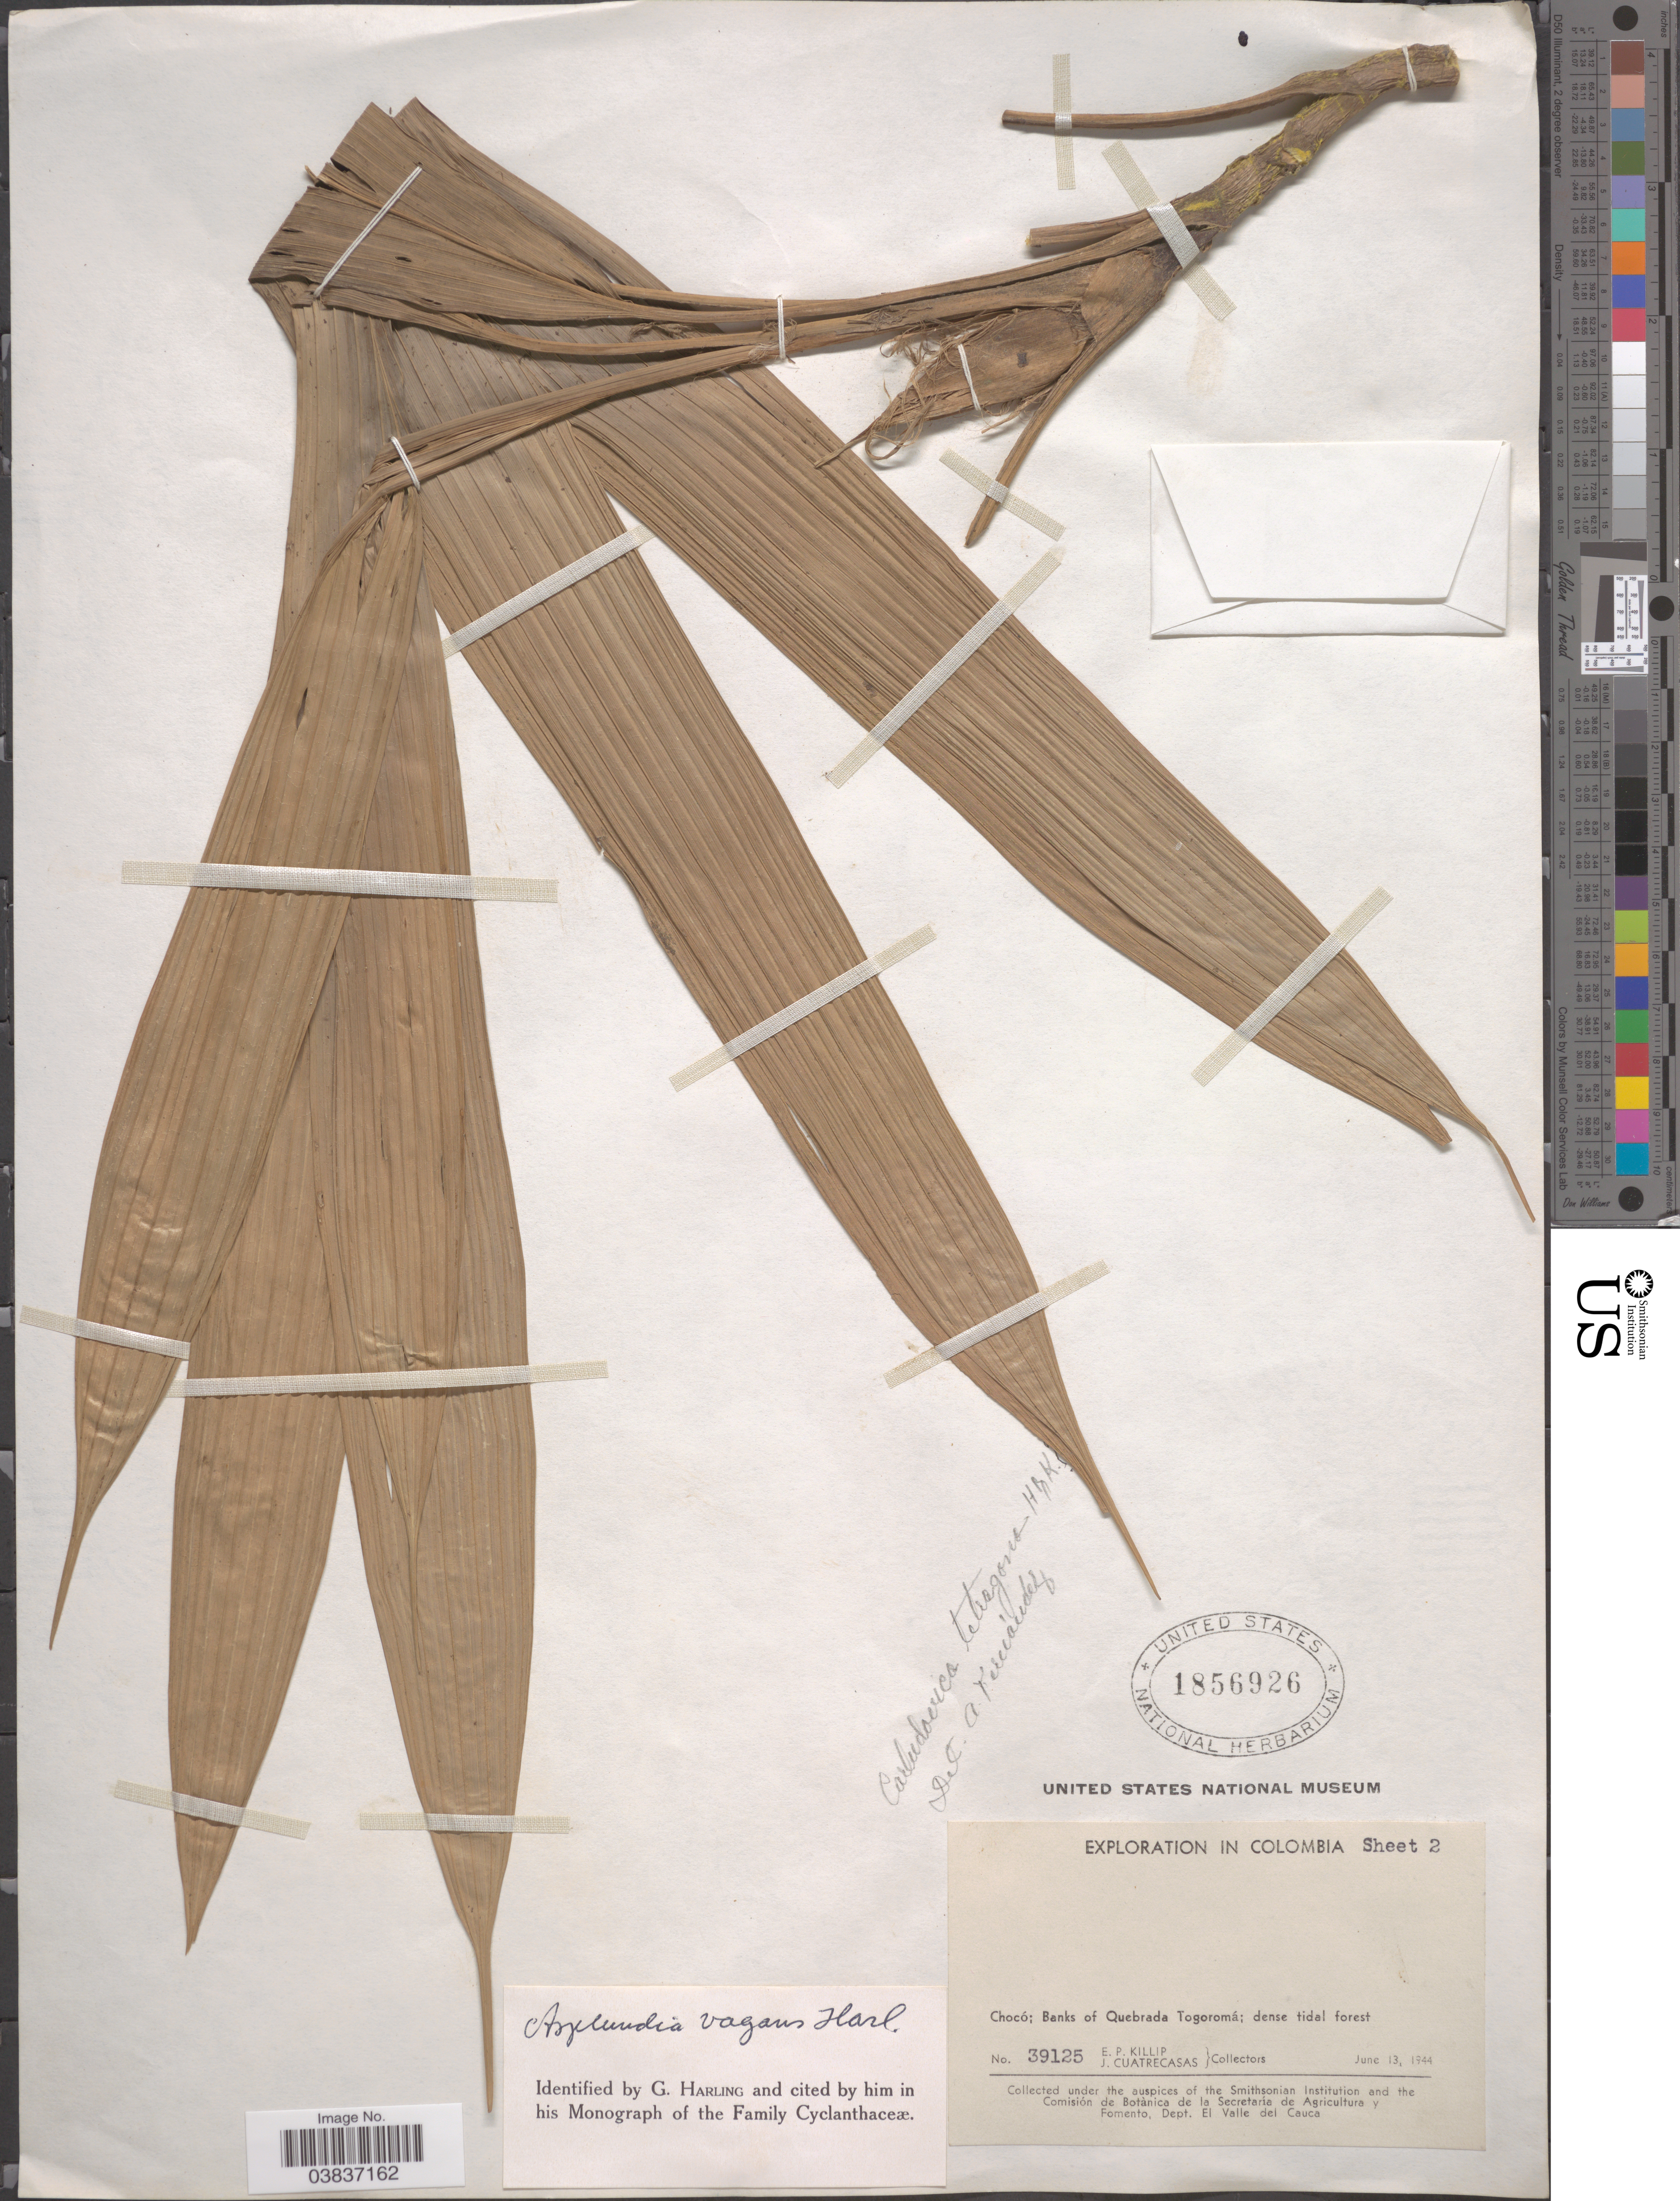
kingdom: Plantae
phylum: Tracheophyta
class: Liliopsida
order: Pandanales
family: Cyclanthaceae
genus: Asplundia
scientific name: Asplundia vagans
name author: Harling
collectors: E. P. Killip & J. Cuatrecasas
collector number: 39125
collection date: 1944-06-13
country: Colombia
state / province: Chocó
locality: Banks of Quebrada Togoromá.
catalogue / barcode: US 1856926